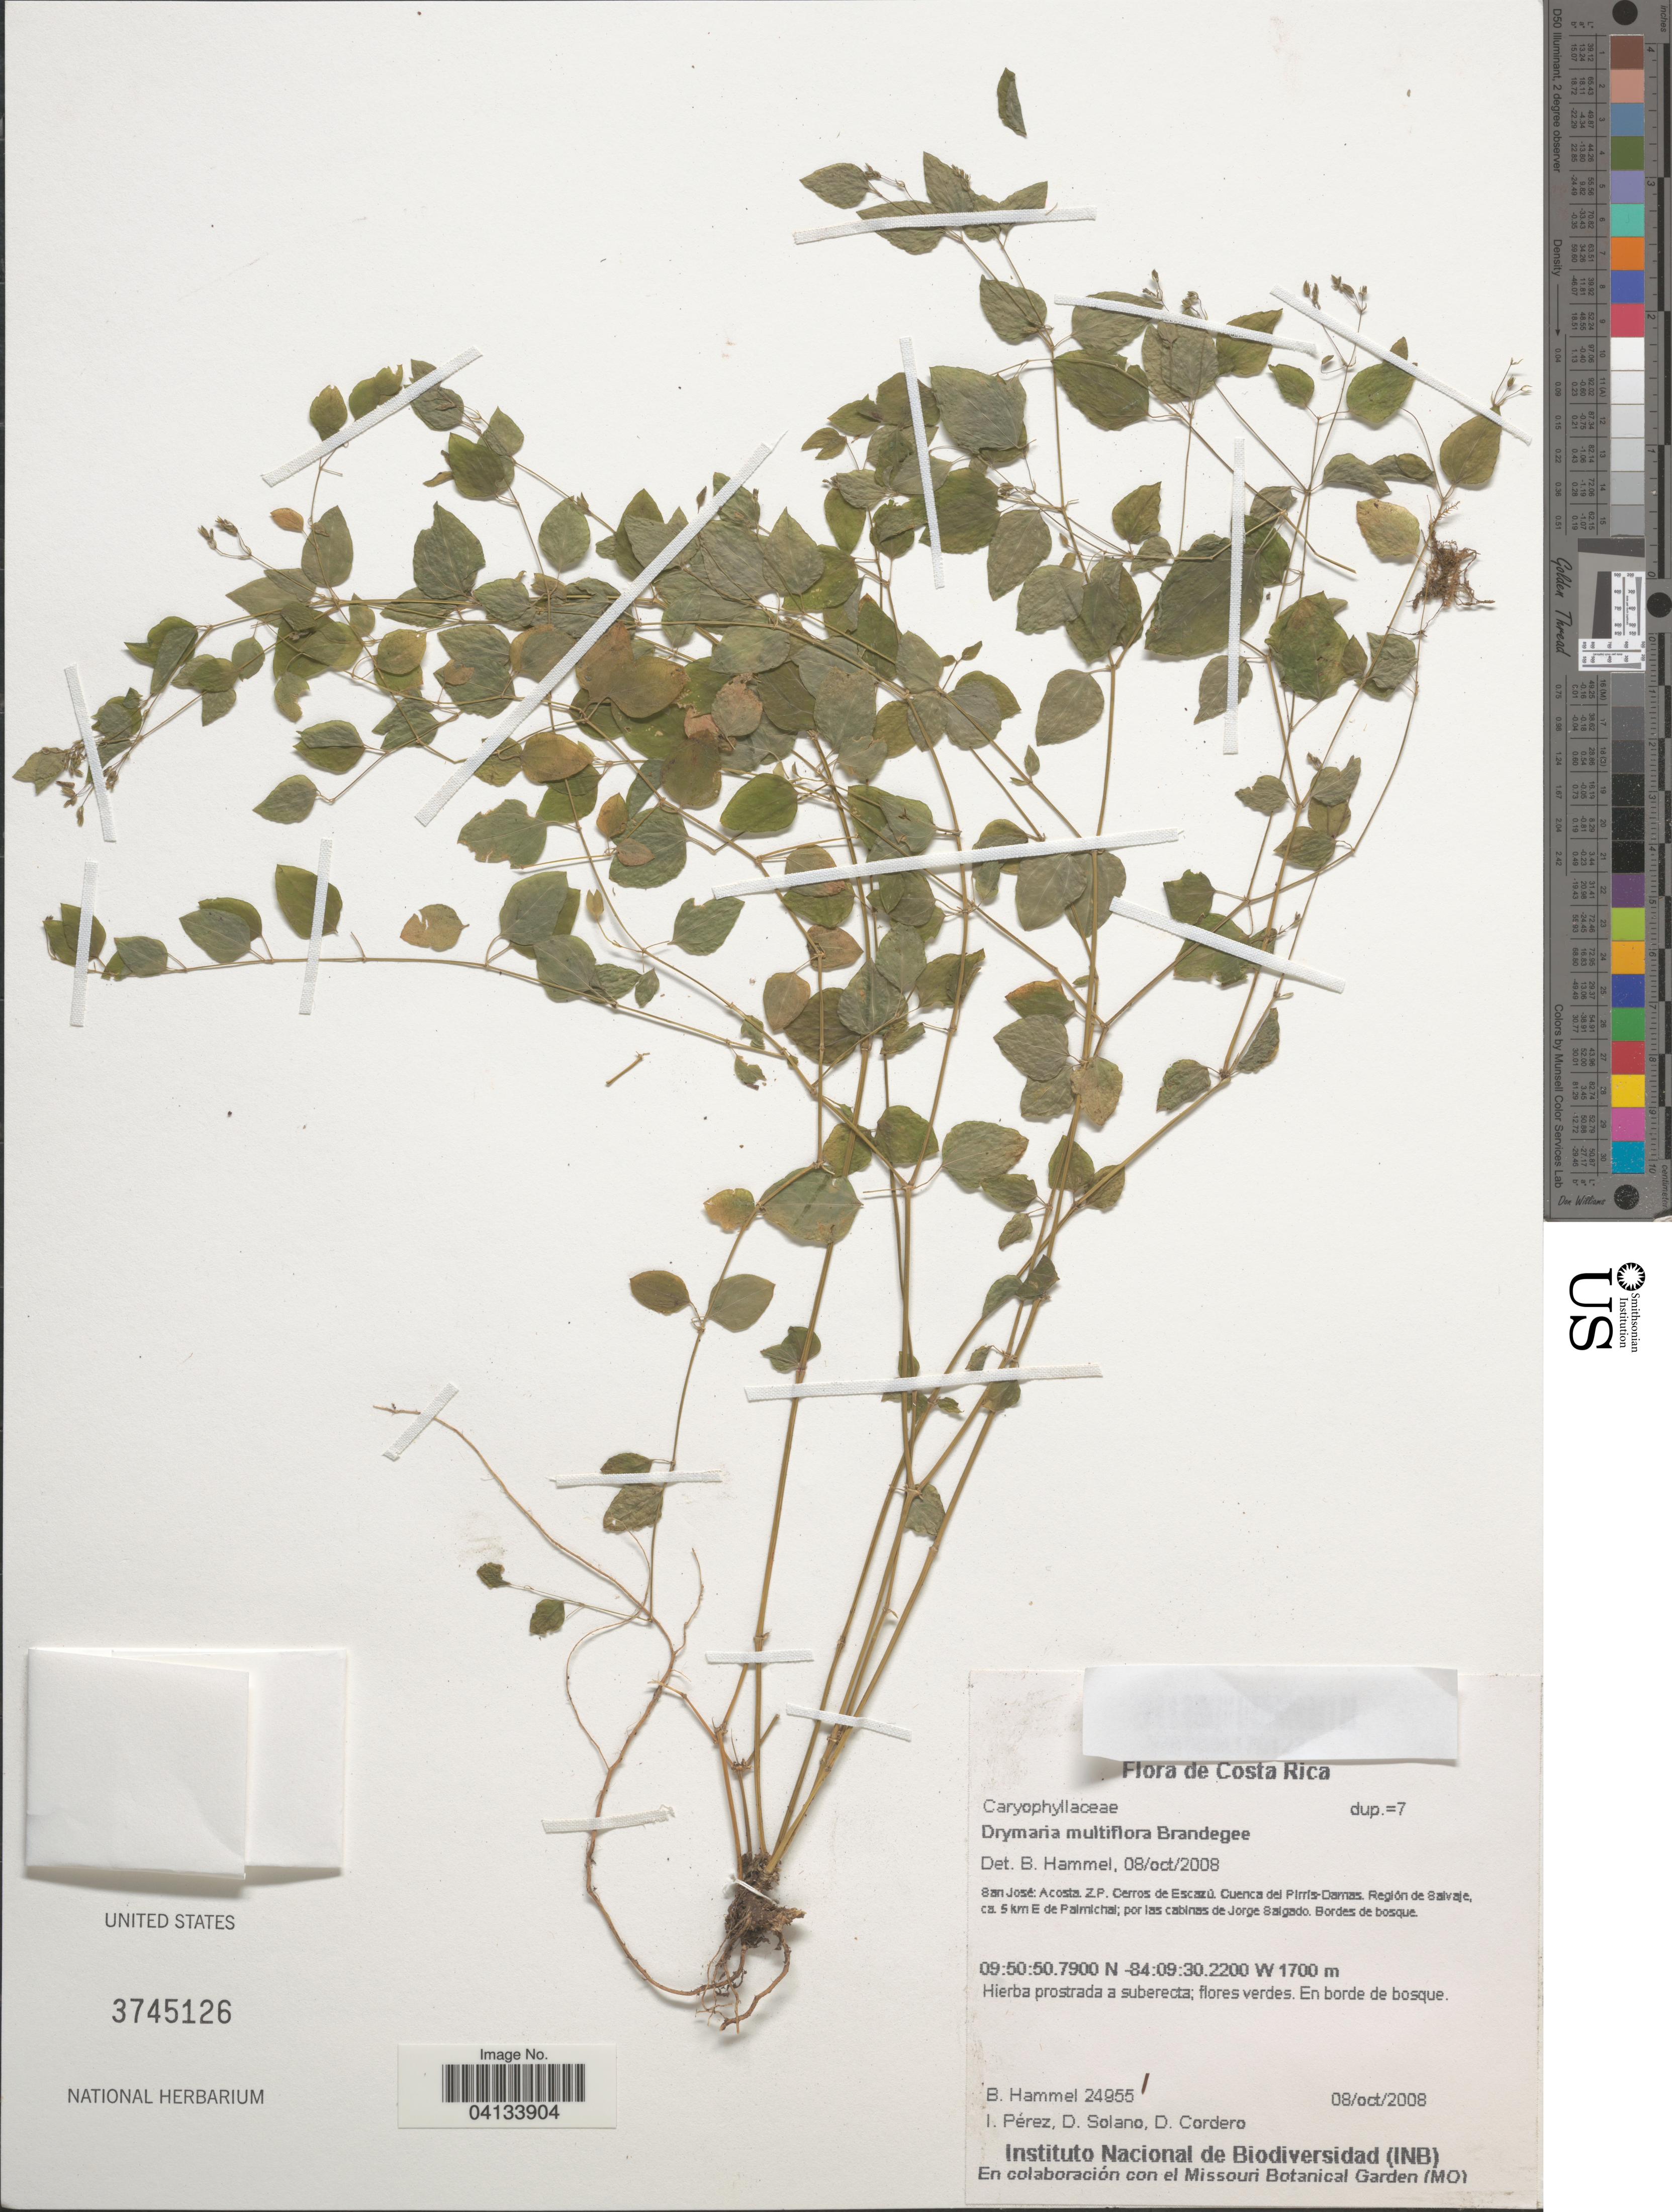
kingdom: Plantae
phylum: Tracheophyta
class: Magnoliopsida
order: Caryophyllales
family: Caryophyllaceae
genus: Drymaria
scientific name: Drymaria multiflora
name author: Brandegee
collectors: B. Hammel, I. Pérez, D. Solano & D. Cordero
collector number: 24955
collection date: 2008-10-08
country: Costa Rica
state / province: San José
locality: Acosta. Z.P. Cerros de Escazú. Cuenca del Pirrís-Damas. Región de Salvaje, ca. 5 km E de Palmichal; por las cabinas de Jorge Saigado. Bordes de bosque.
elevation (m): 1700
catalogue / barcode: US 3745126